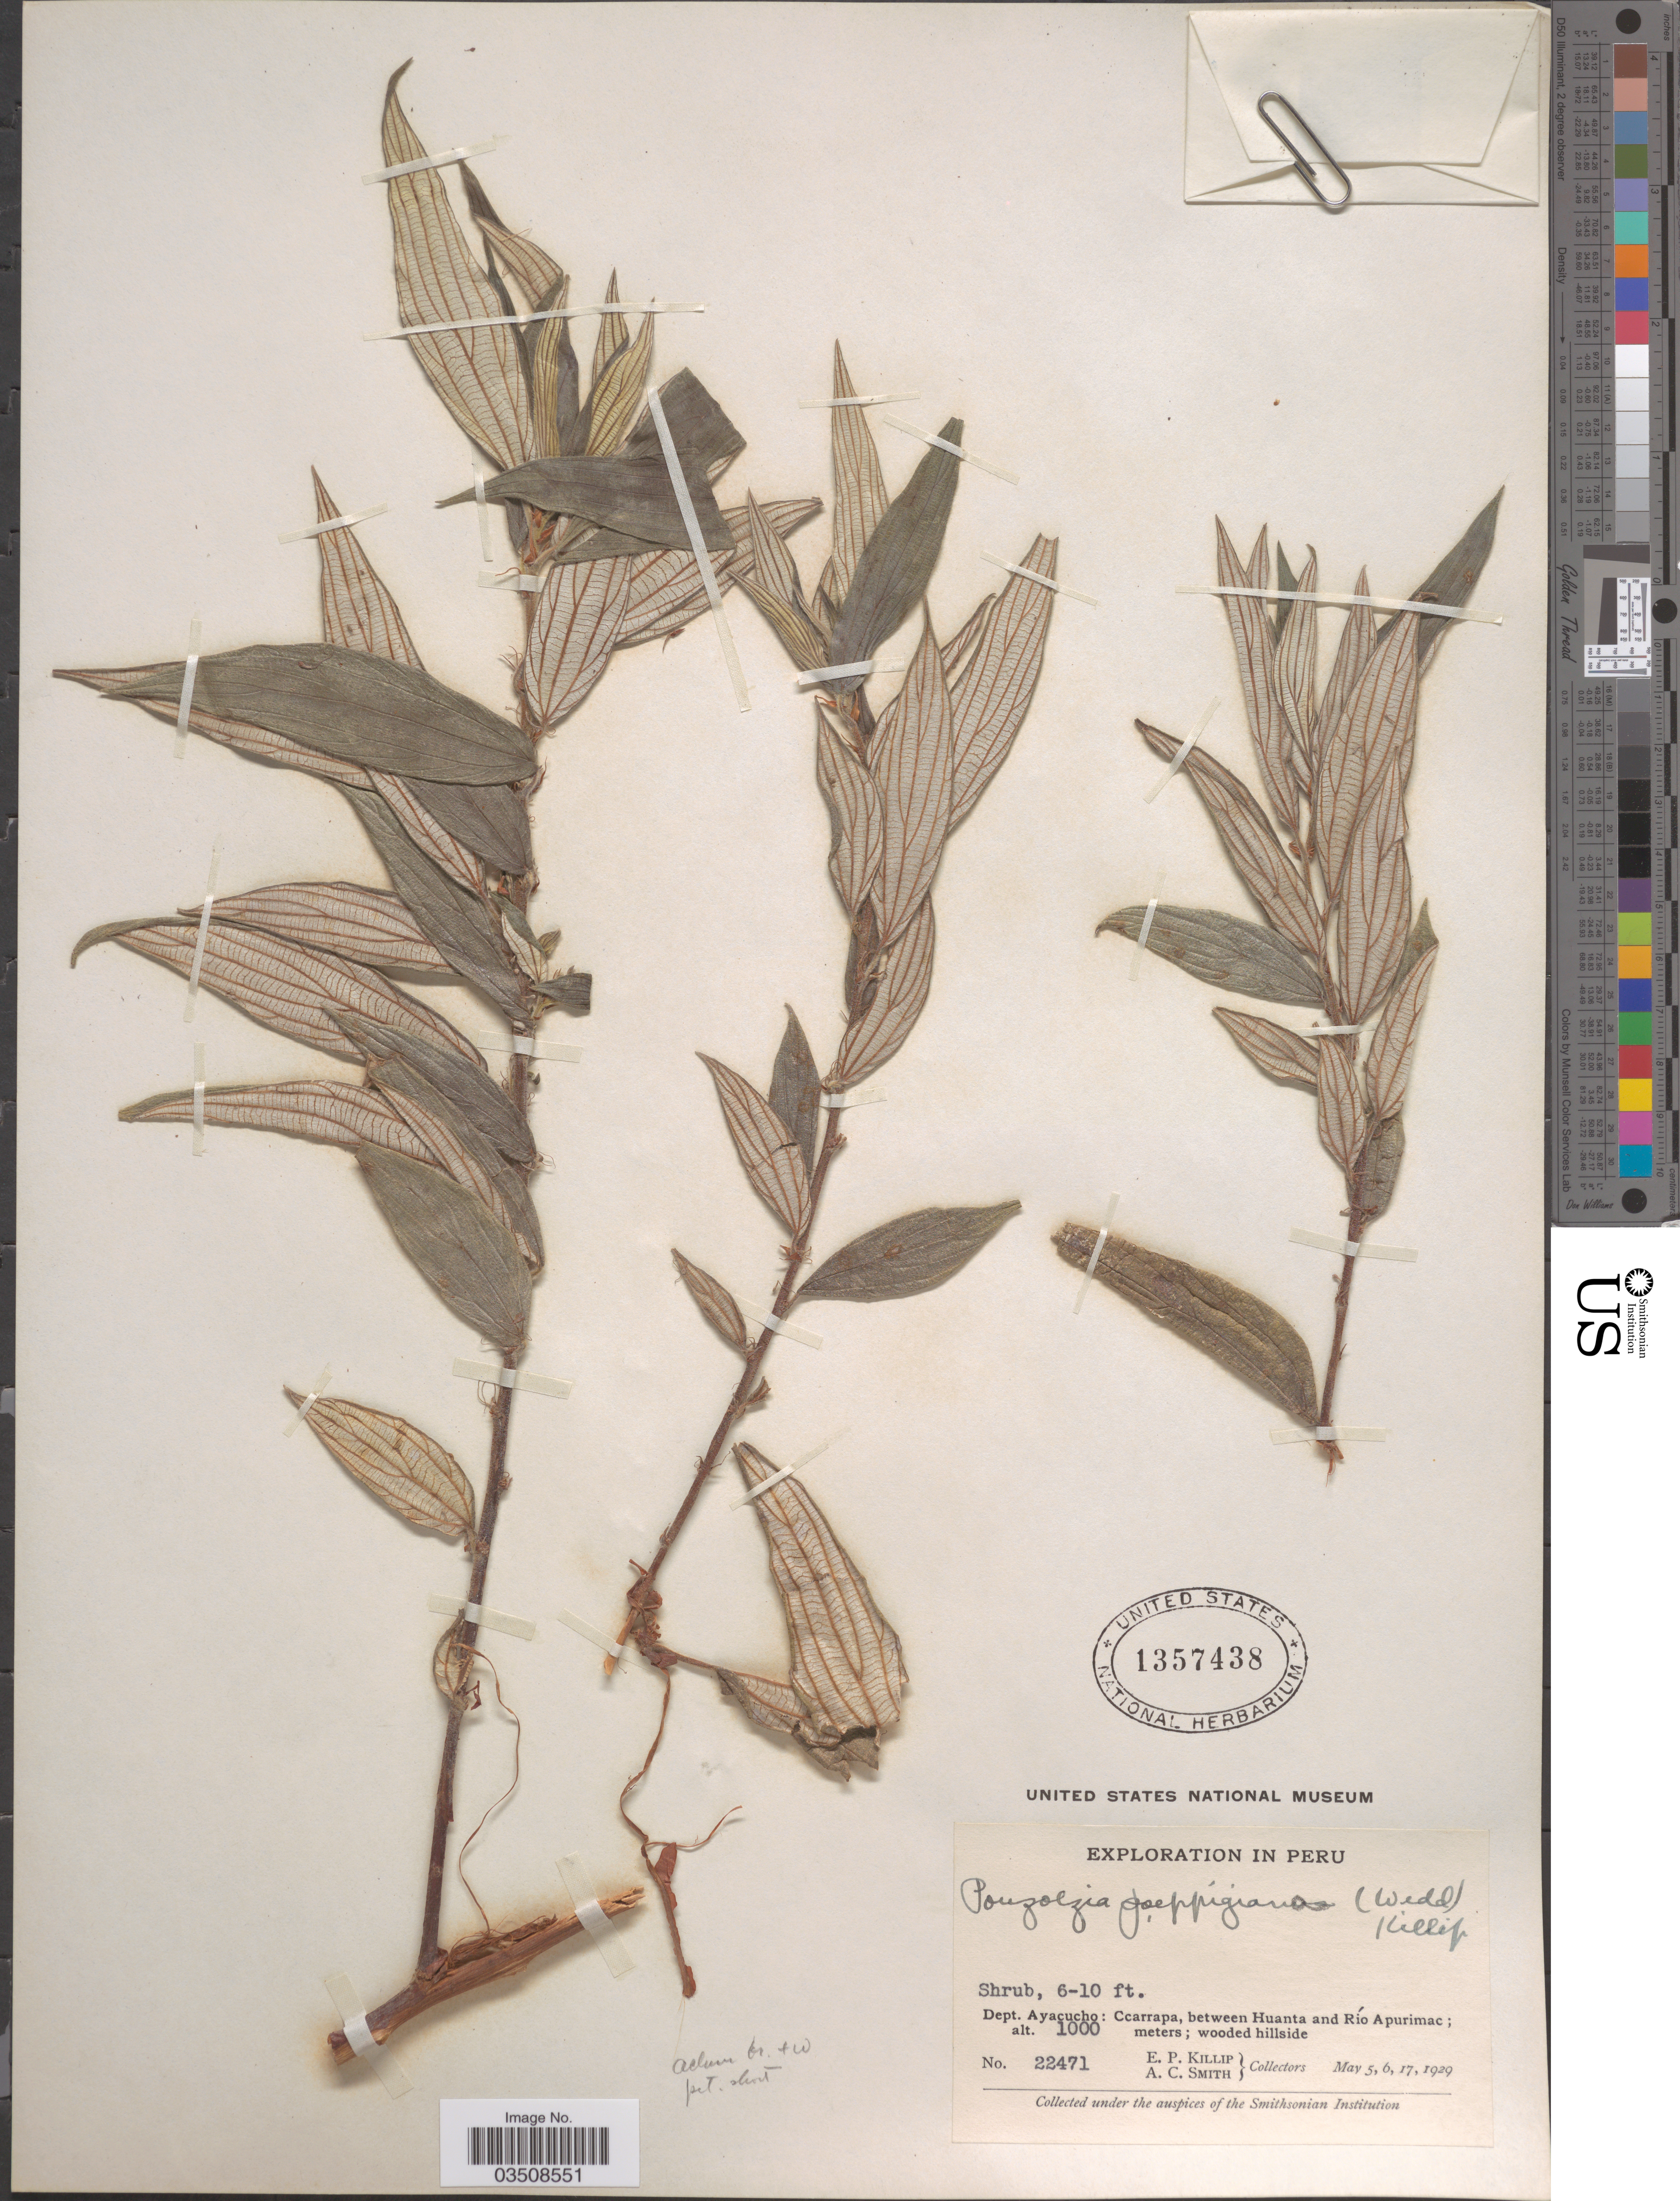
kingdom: Plantae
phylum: Tracheophyta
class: Magnoliopsida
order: Rosales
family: Urticaceae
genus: Pouzolzia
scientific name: Pouzolzia poeppigiana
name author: (Wedd.) Killip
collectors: E. P. Killip & A. C. Smith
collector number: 22471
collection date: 1929-05-05/1929-05-17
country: Peru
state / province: Ayacucho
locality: Dept. Ayacucho: Ccarrapa, between Huanta and Río Apurimac.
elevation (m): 1000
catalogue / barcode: US 1357438